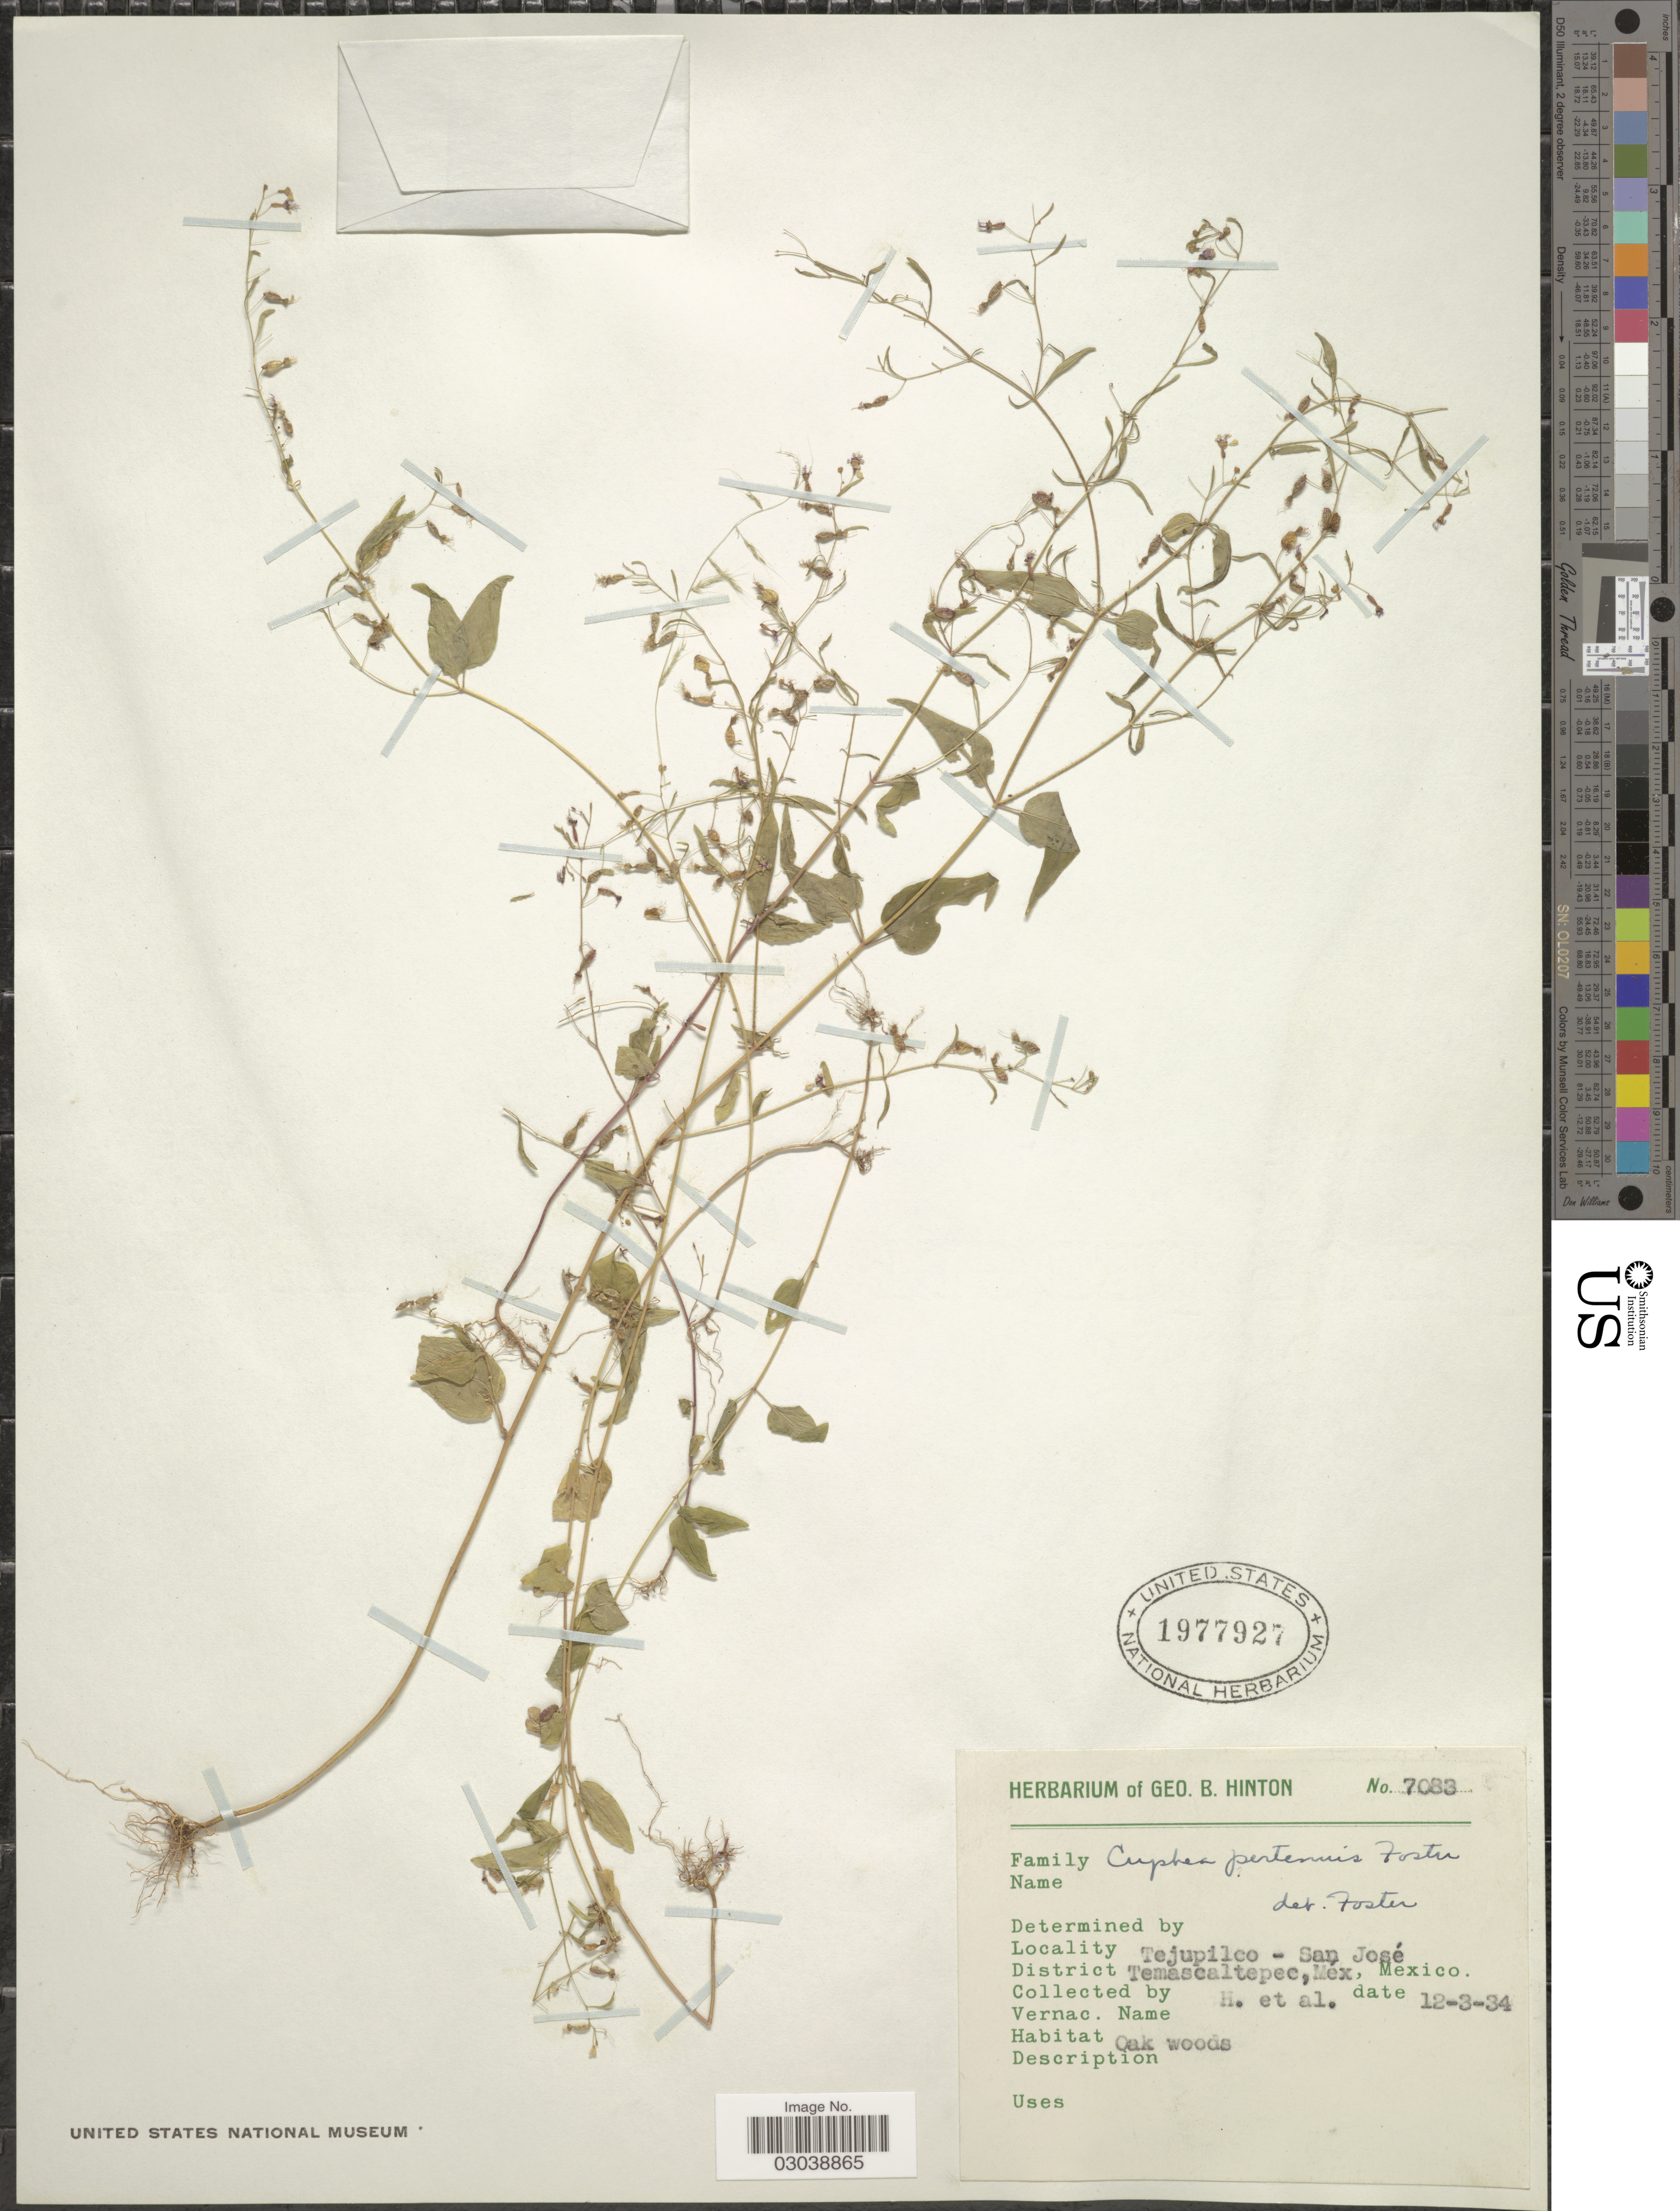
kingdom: Plantae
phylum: Tracheophyta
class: Magnoliopsida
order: Myrtales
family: Lythraceae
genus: Cuphea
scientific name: Cuphea pertenuis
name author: R.C. Foster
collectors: G. B. Hinton & et al.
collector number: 7083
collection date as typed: Transcribed d/m/y: 12/3/34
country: Mexico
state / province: México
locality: Tejupilco - San José, District Temascaltepec.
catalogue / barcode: US 1977927